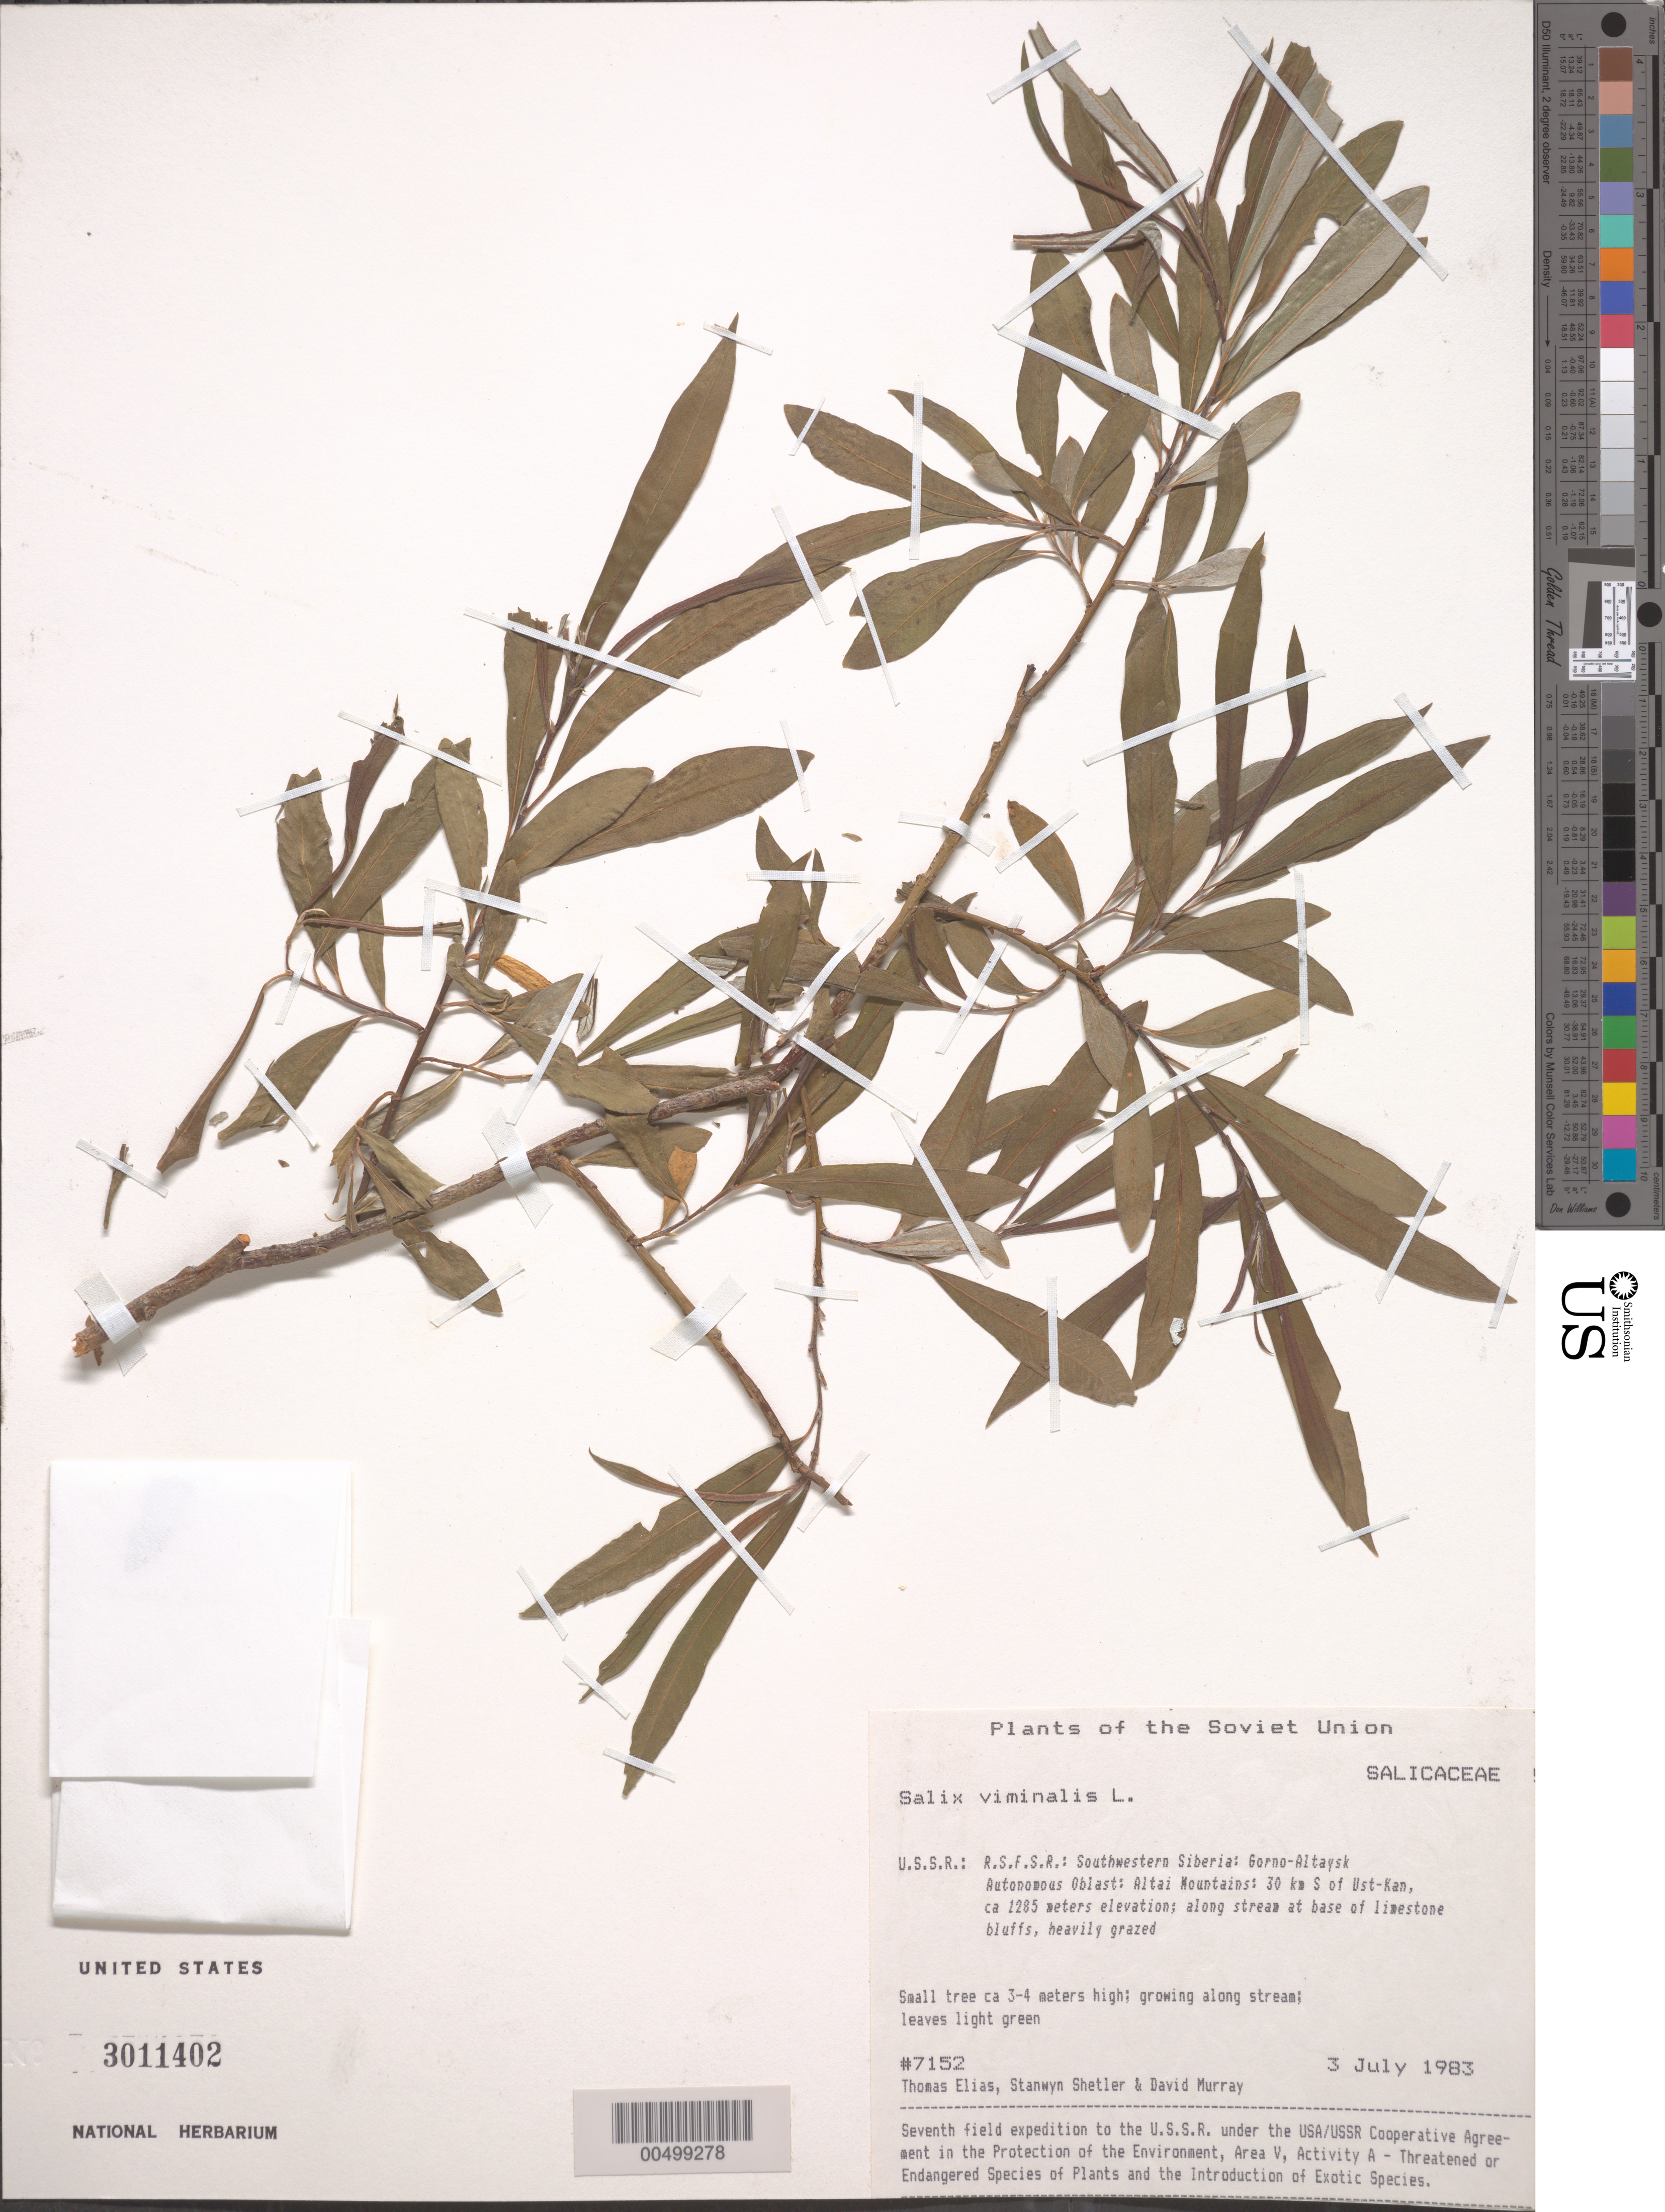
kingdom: Plantae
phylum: Tracheophyta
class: Magnoliopsida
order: Malpighiales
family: Salicaceae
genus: Salix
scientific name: Salix viminalis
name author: L.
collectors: T. Elias, S. Shetler & D. F. Murray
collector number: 7152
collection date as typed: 03 Jul 1983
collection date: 1983-07-03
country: Russian Federation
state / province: Altai Republic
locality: Altai Mountains, 30 km S of Ust-Kan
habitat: growing along stream at base of limestone bluffs, heavily grazed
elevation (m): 1285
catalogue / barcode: US 3011402